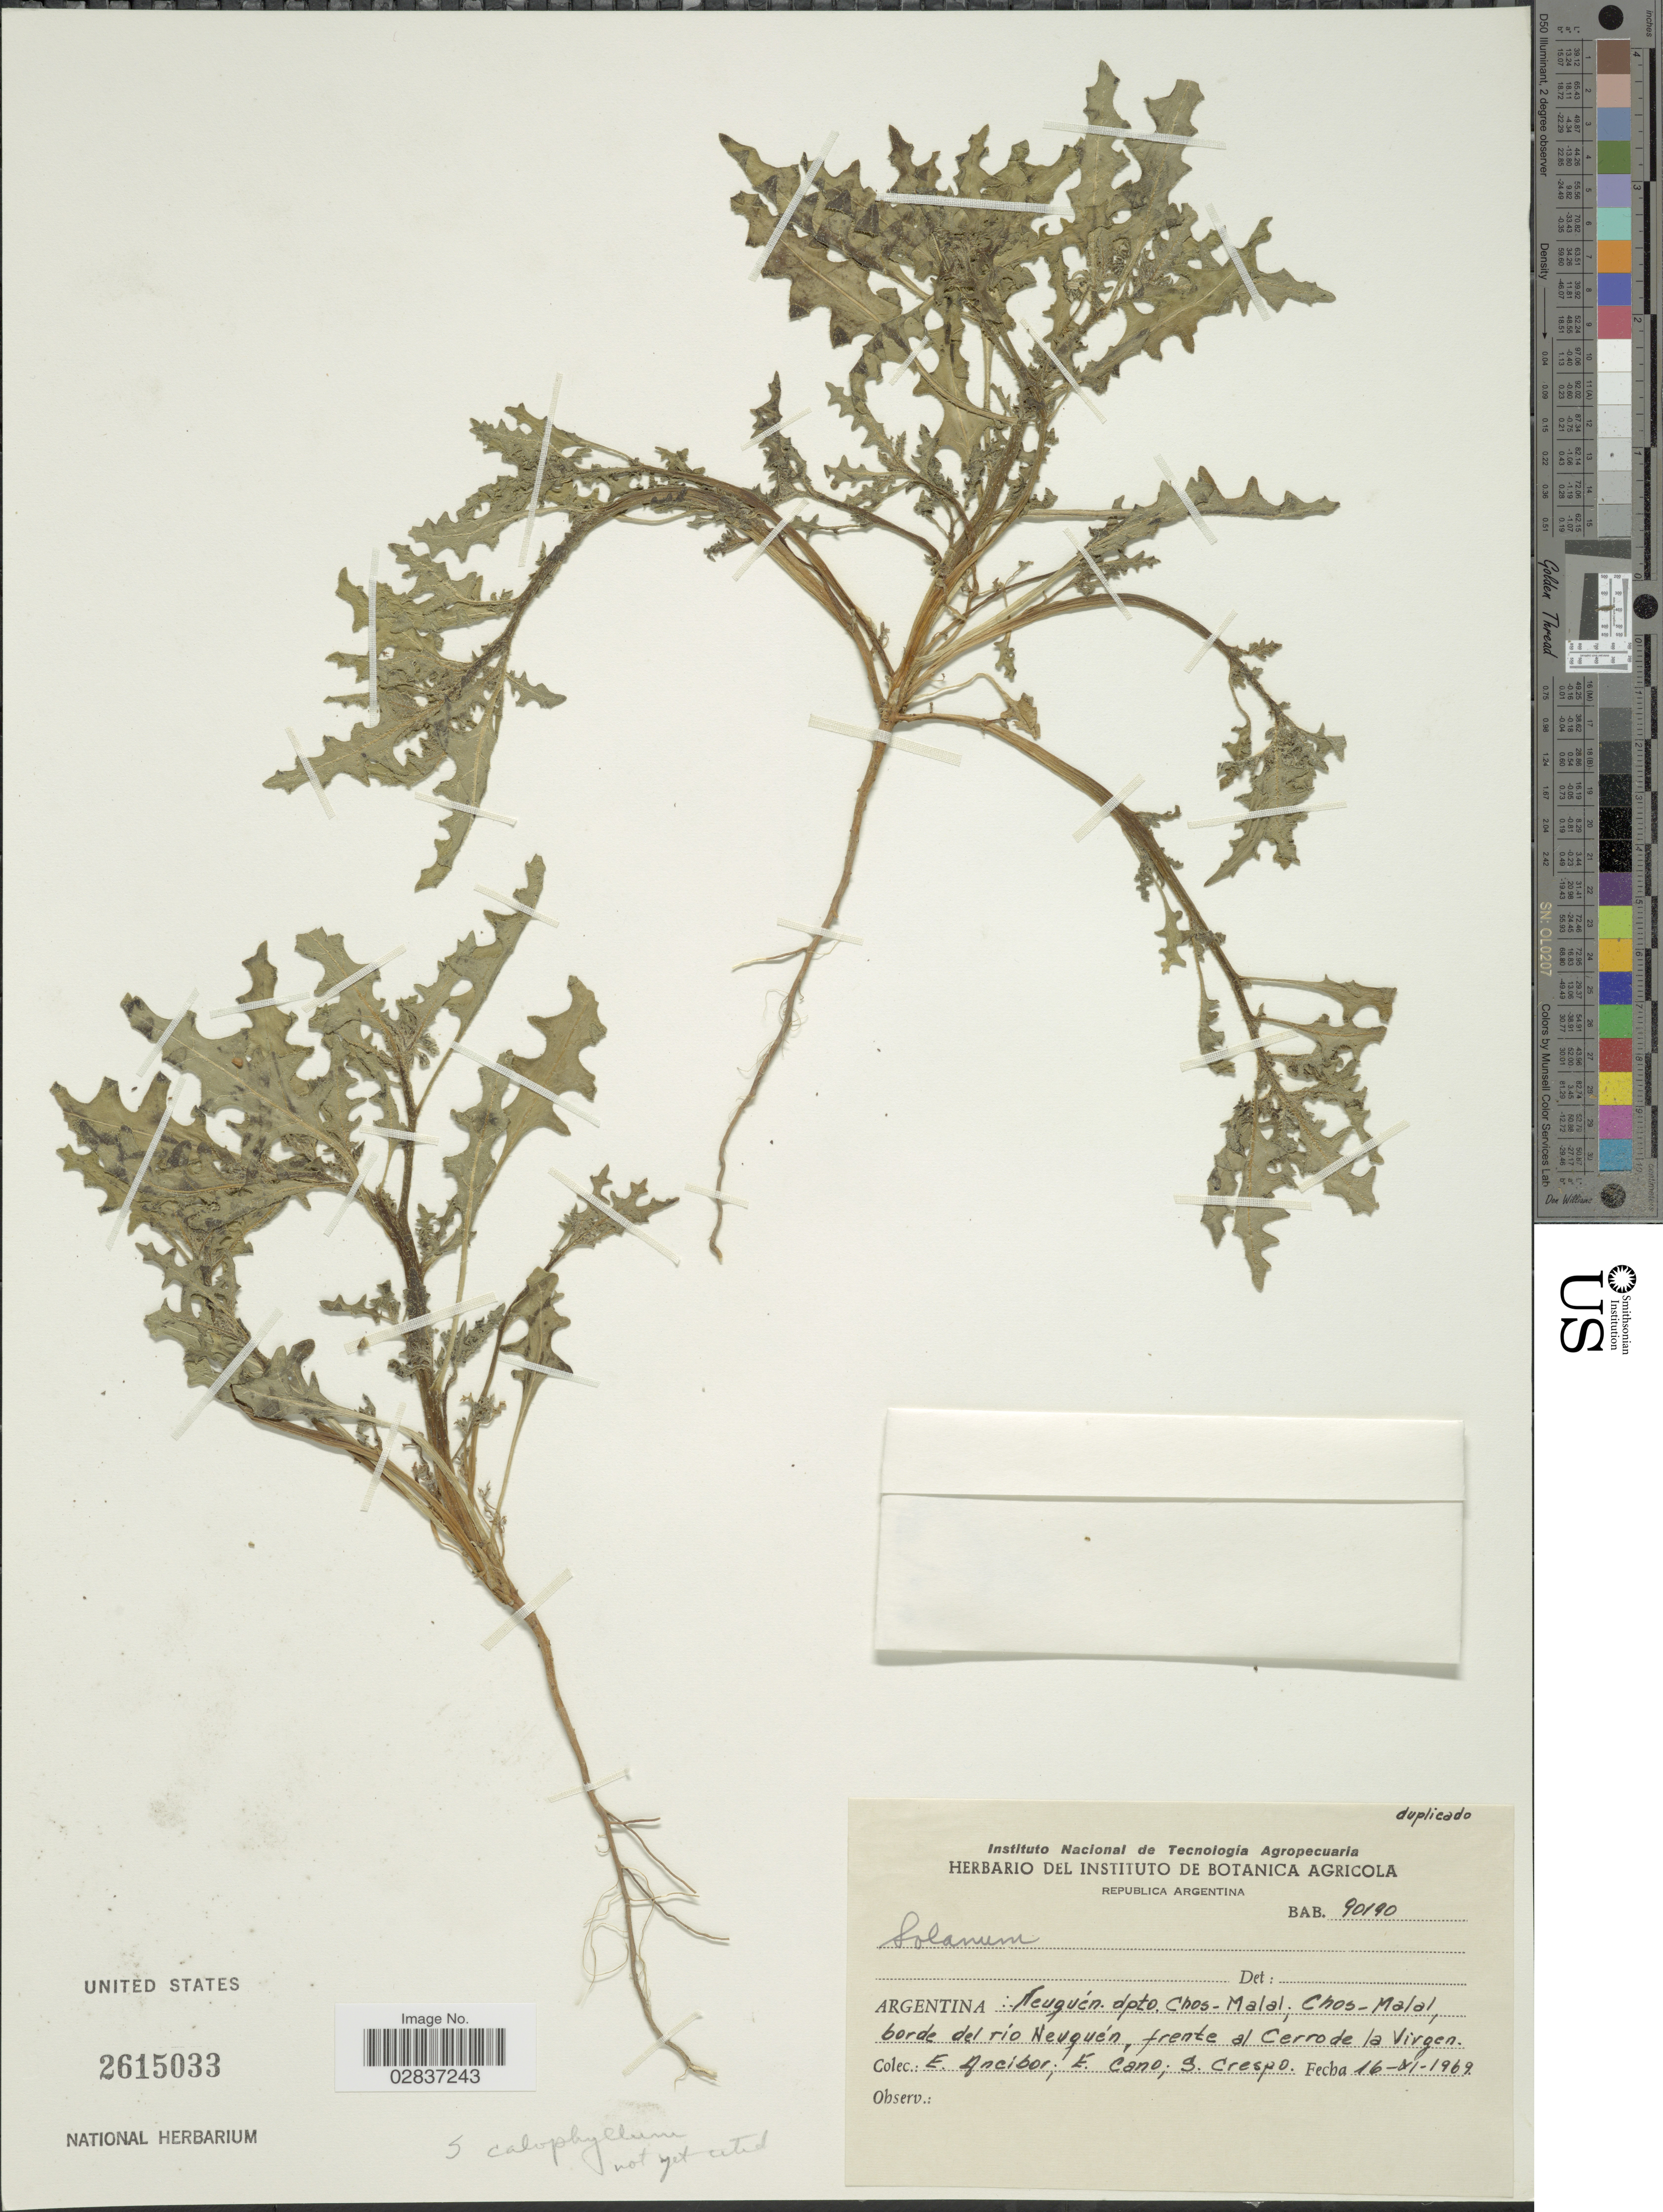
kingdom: Plantae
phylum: Tracheophyta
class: Magnoliopsida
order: Solanales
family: Solanaceae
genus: Solanum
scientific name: Solanum calophyllum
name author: Phil.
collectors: E. Ancibor, E. Cano & S. Crespo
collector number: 90190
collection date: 1969-11-16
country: Argentina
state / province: Neuquen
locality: Nequén. dpto. Chos - Malal; Chos-Malal borde del rio Neuquén, frente al Cerrode de la Virgen.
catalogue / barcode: US 2615033